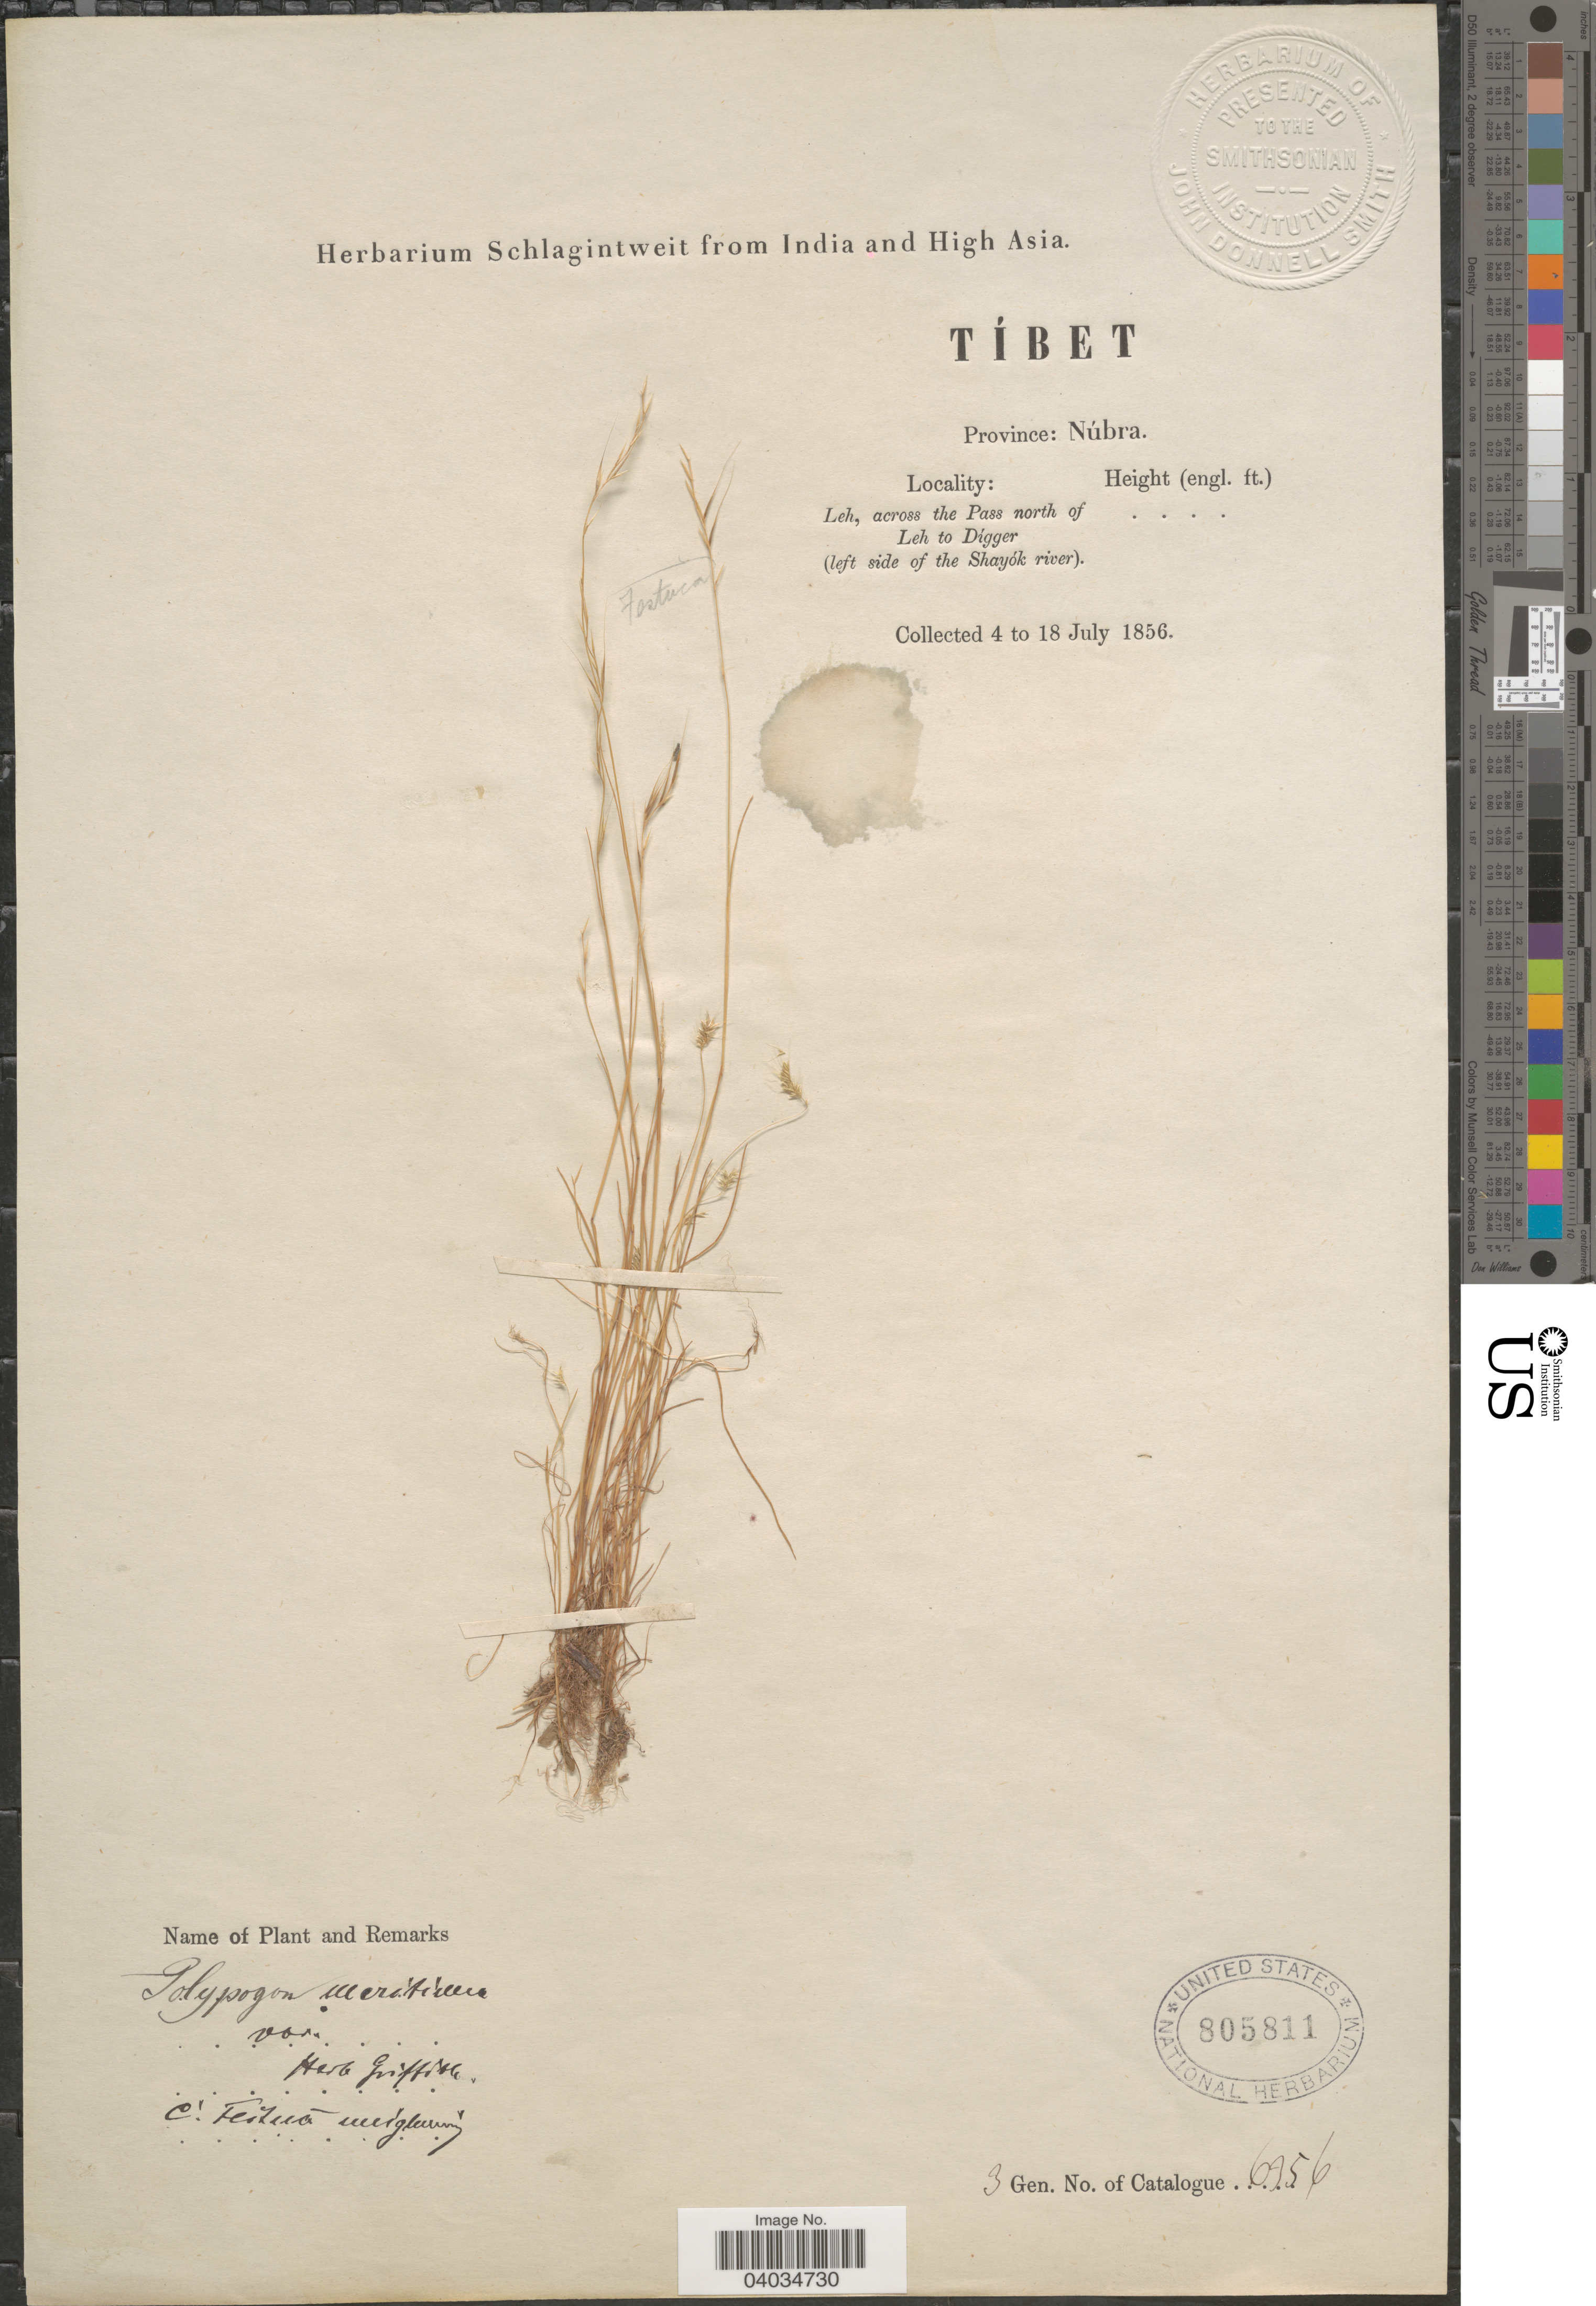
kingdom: Plantae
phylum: Tracheophyta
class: Liliopsida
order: Poales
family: Poaceae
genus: Polypogon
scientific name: Polypogon maritimus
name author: Willd.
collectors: ex herb. Schlagintweit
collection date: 1856-07-04/1856-07-18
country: China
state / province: Xizang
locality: Tíbet. Province: Núbra. Leh, across the Pass north of Leh to Dígger (left side of the Shayók river).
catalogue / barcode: US 805811